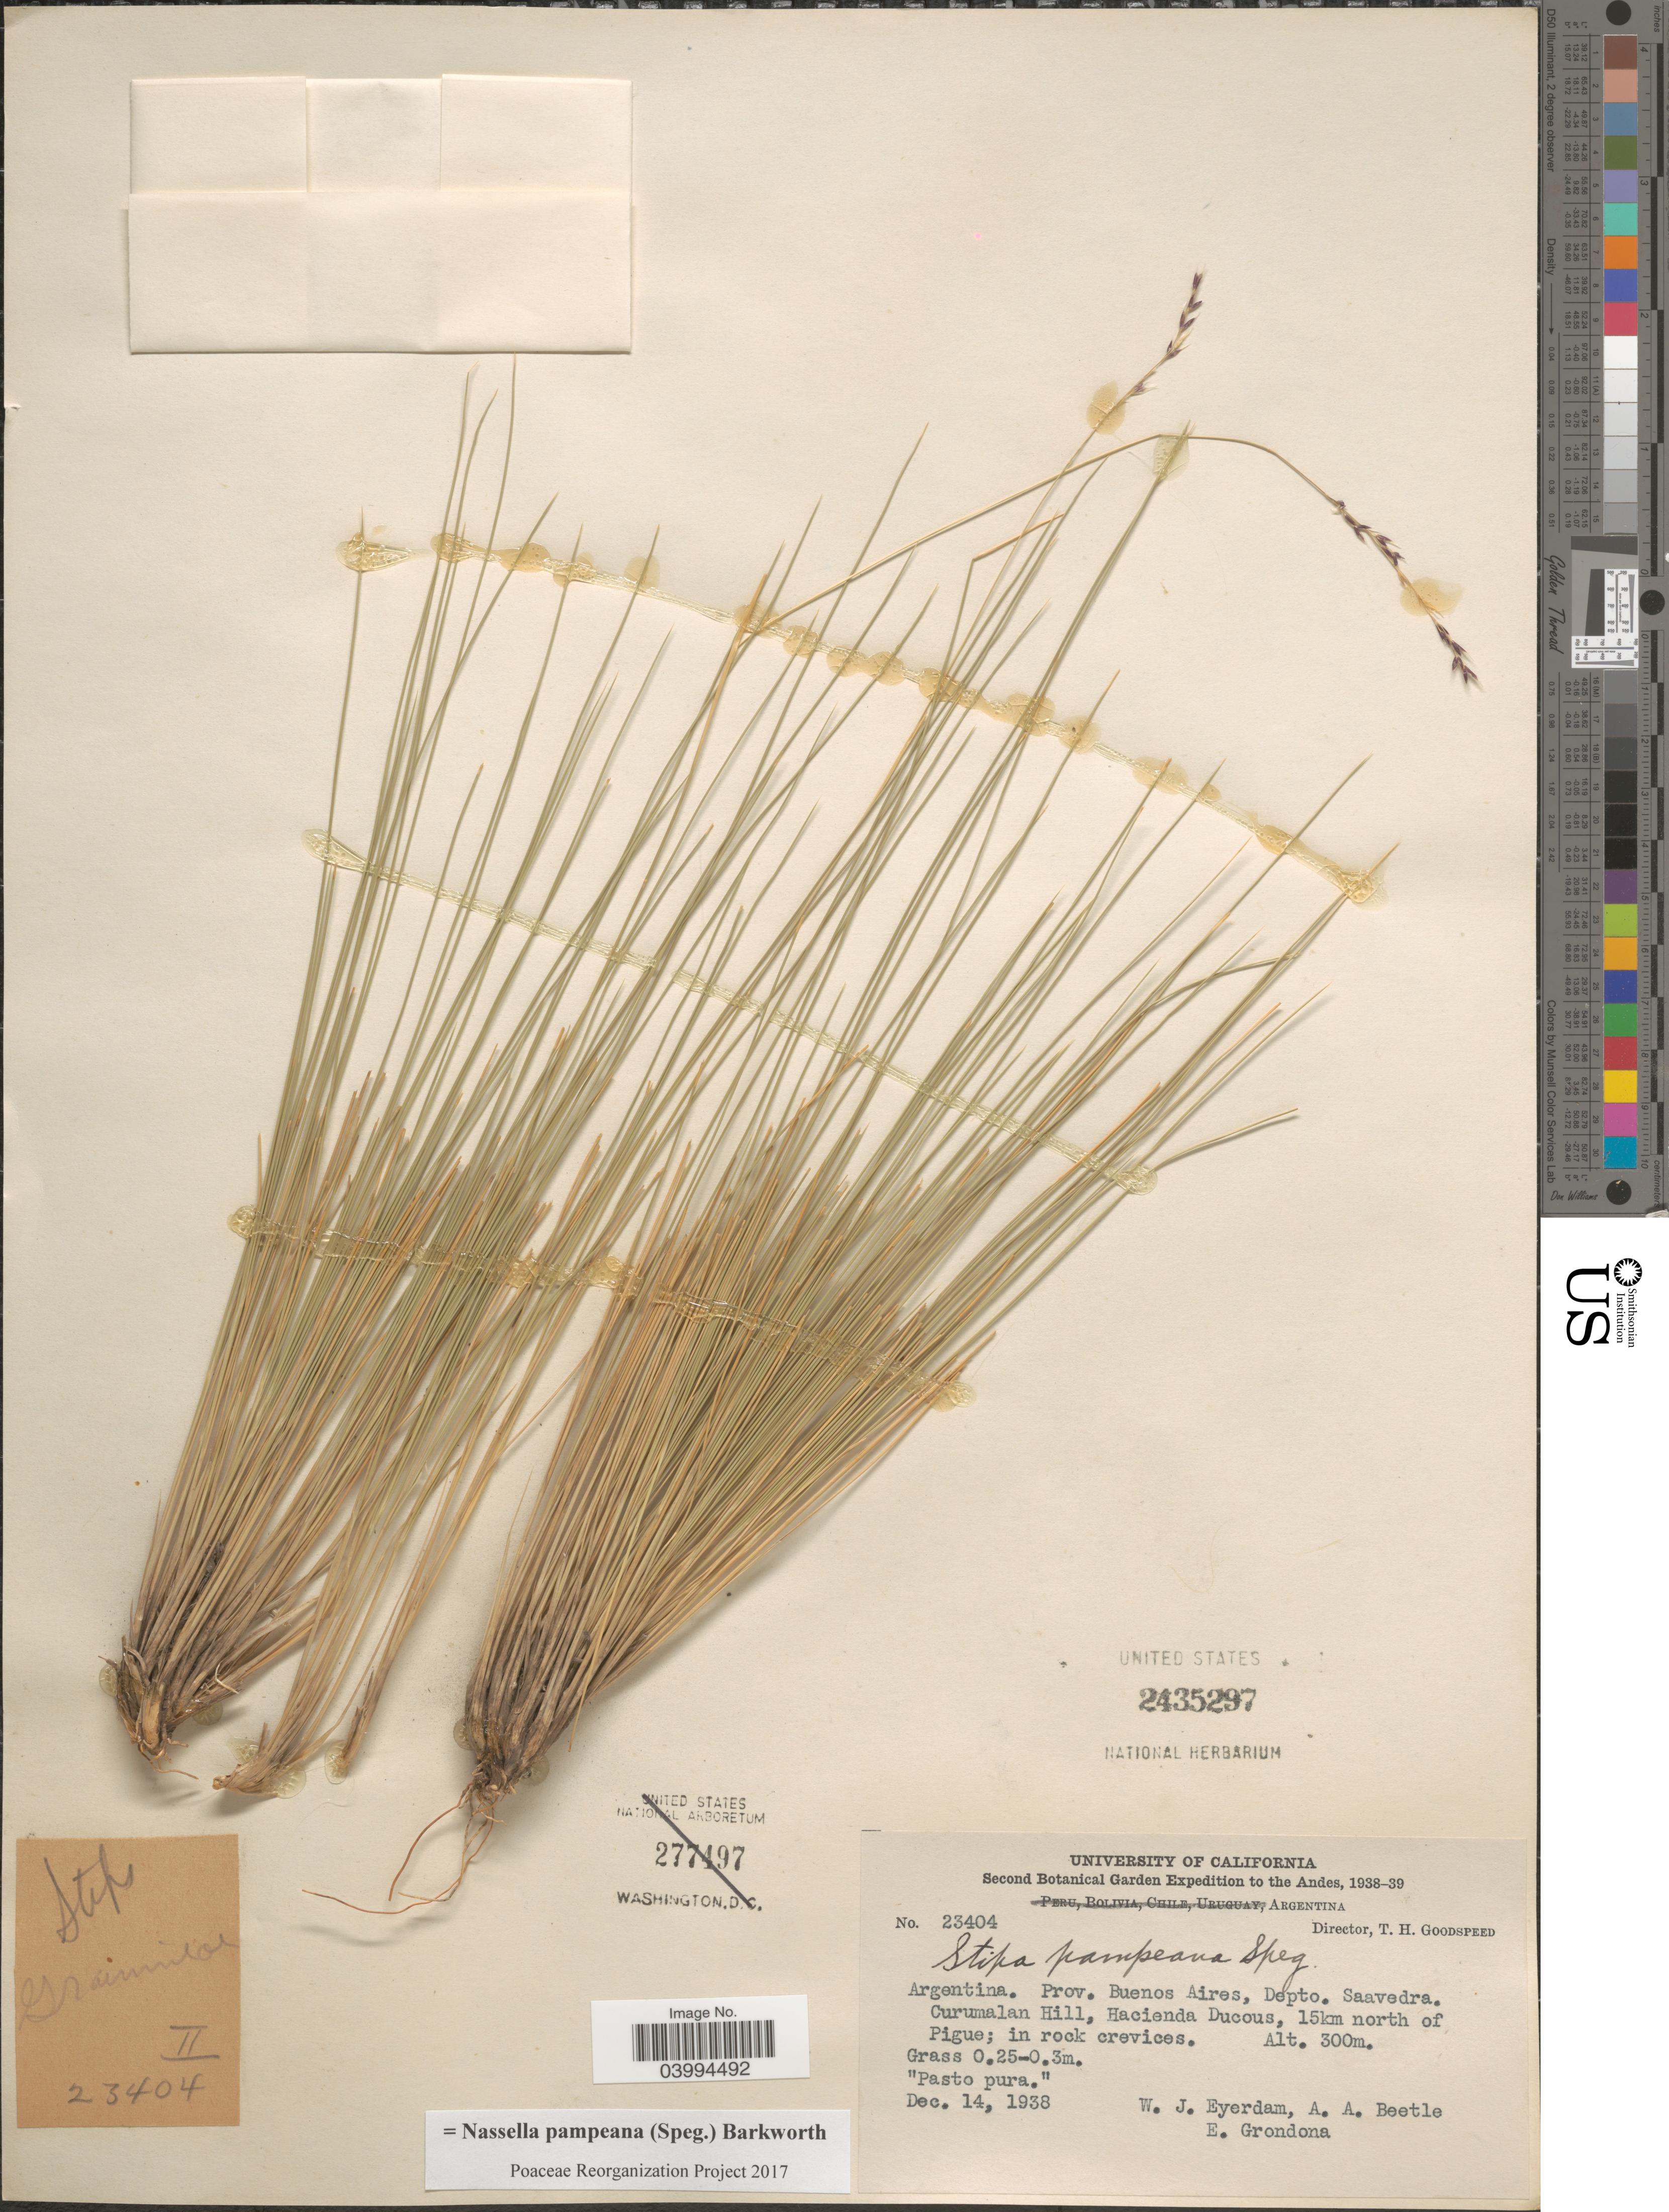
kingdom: Plantae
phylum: Tracheophyta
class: Liliopsida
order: Poales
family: Poaceae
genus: Nassella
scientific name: Nassella pampeana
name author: (Speg.) Barkworth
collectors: W. J. Eyerdam, A. A. Beetle & E. Grondona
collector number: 23404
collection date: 1938-12-14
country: Argentina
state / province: Buenos Aires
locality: The Andes. Depto. Saavedra. Curumalan Hill, Hacienda Ducous, 15km north of Pigue.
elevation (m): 300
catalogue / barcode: US 2435297